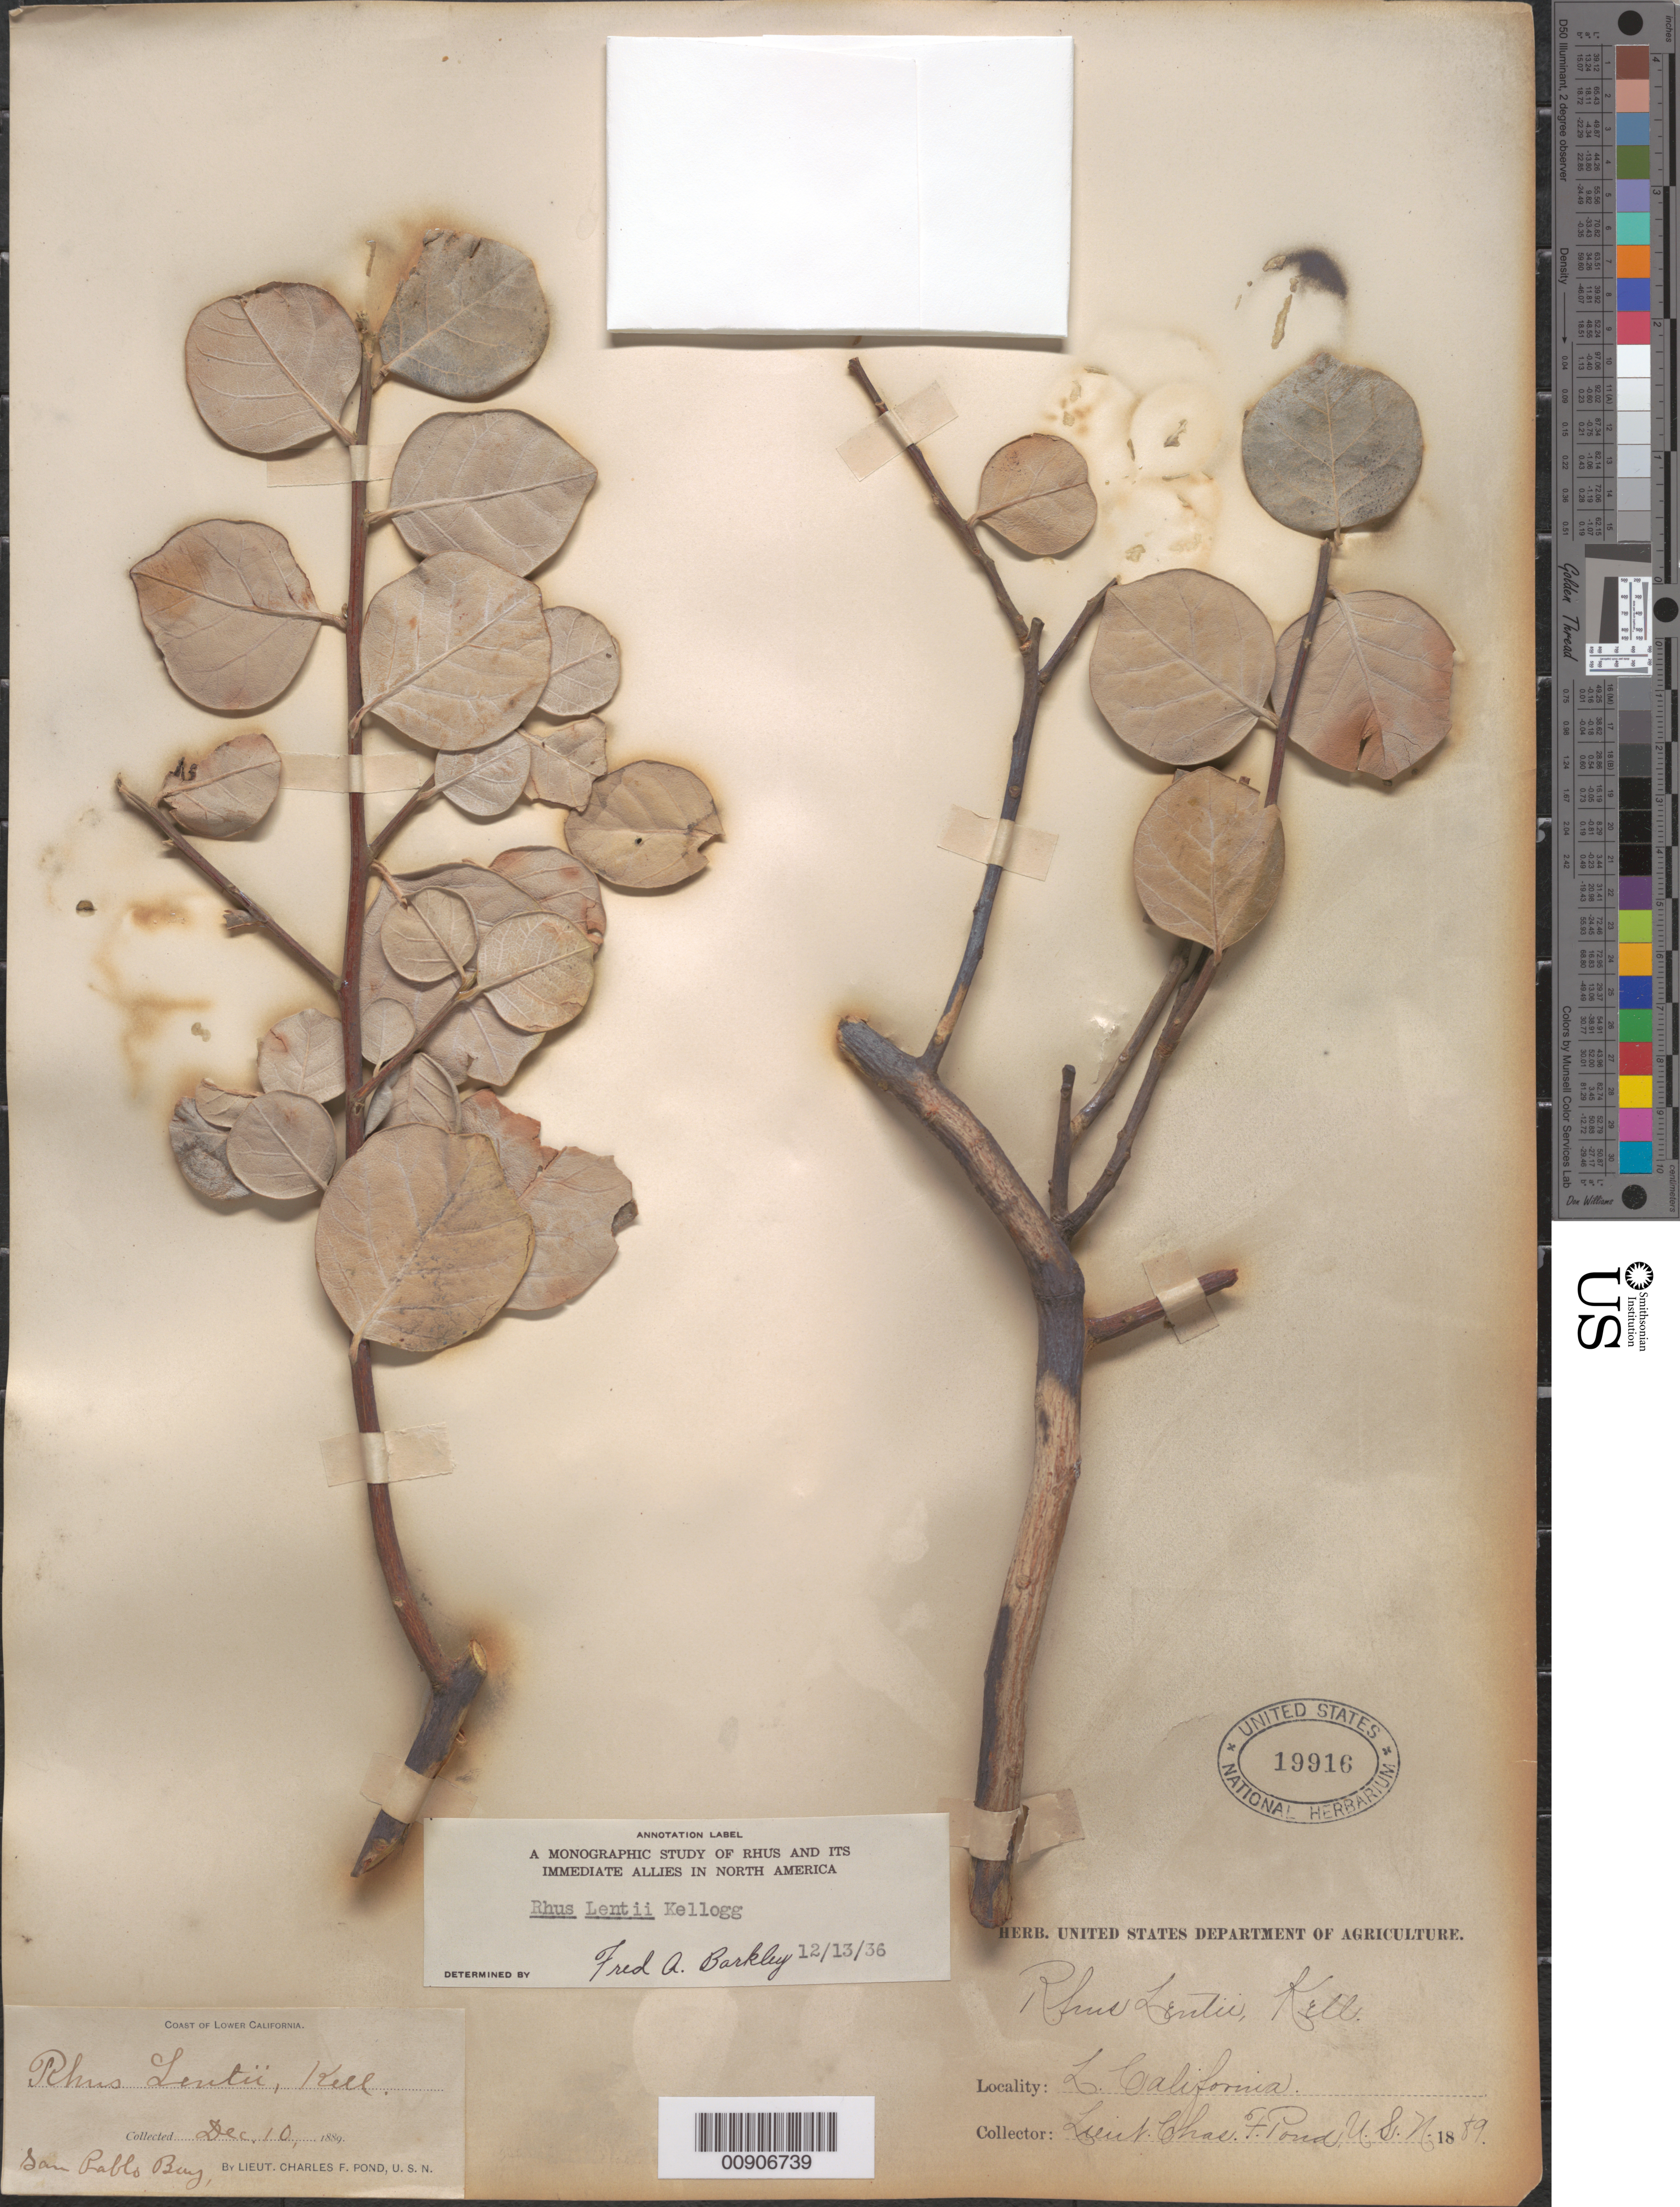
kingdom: Plantae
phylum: Tracheophyta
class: Magnoliopsida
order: Sapindales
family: Anacardiaceae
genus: Rhus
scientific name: Rhus lentii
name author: Kellogg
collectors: C. Pond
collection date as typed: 10 Dec 1889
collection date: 1889-12-10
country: Mexico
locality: San Pablo Bay. Coast of Lower California.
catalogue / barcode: US 19916